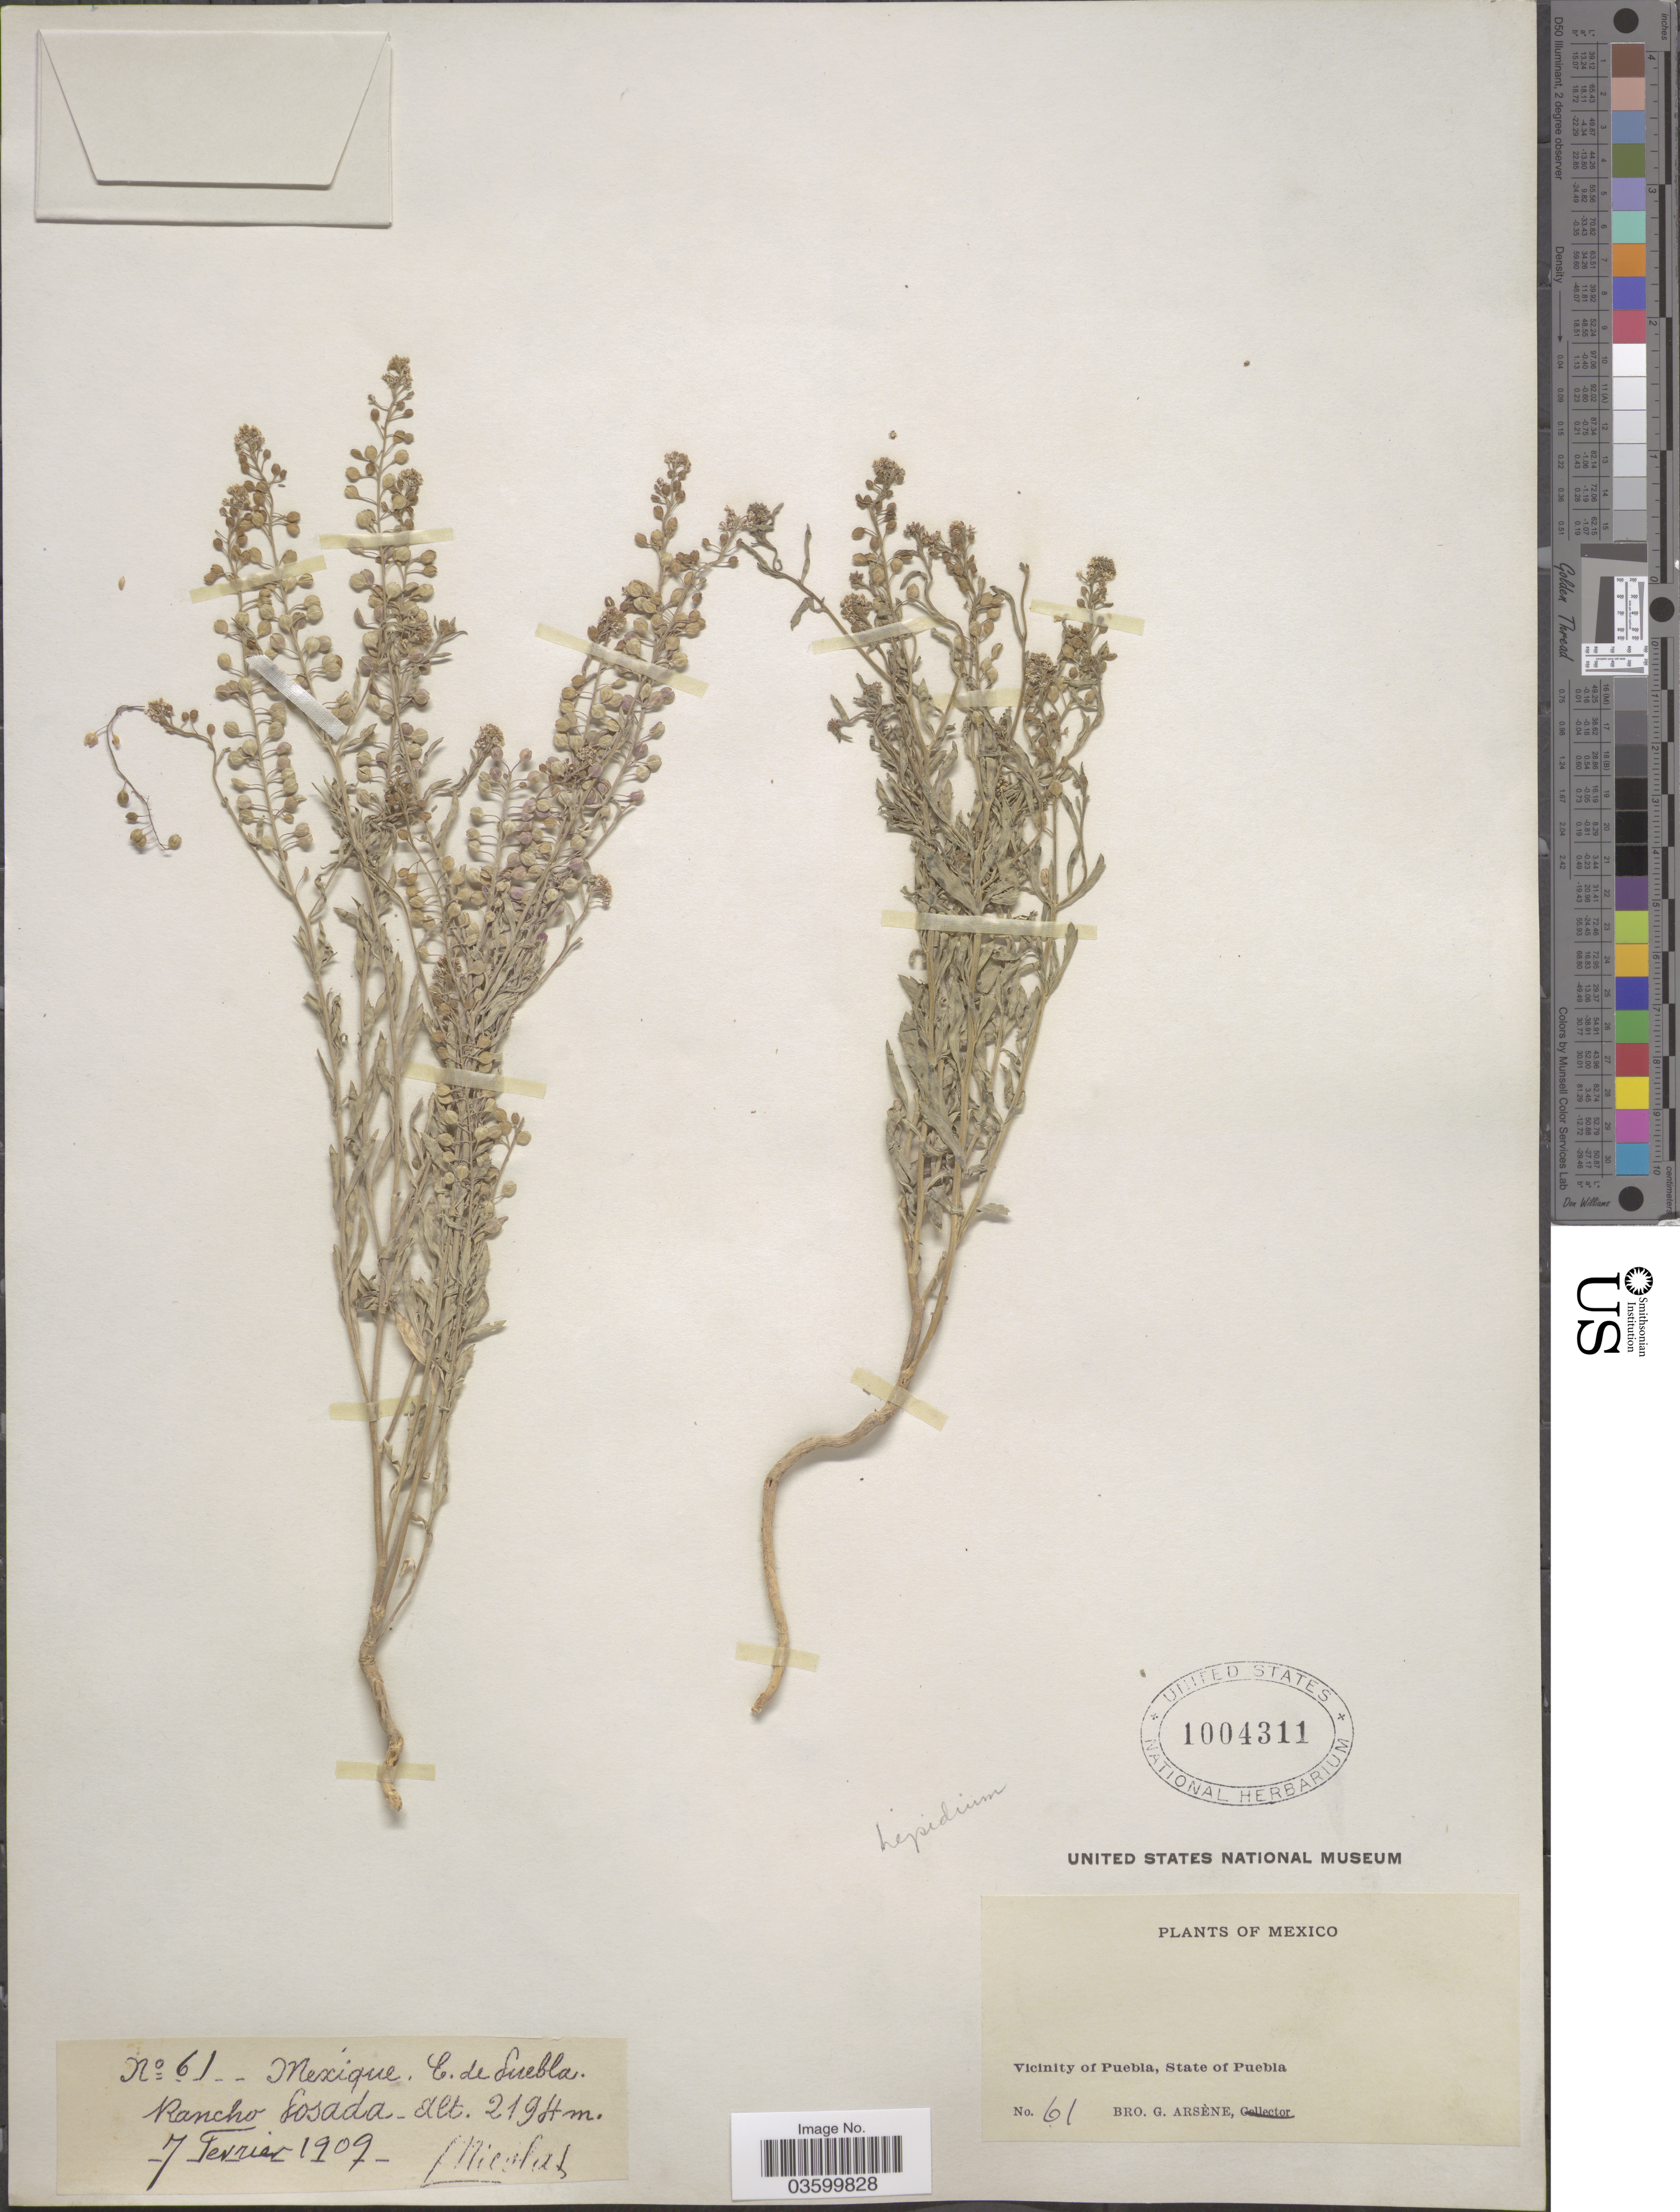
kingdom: Plantae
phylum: Tracheophyta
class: Magnoliopsida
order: Brassicales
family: Brassicaceae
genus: Lepidium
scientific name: Lepidium sp.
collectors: Bro. G. Arsène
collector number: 61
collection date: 1909-02-07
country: Mexico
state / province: Puebla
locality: Vicinity of Puebla. C. de Puebla. Rancho Posada.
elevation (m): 2194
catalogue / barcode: US 1004311